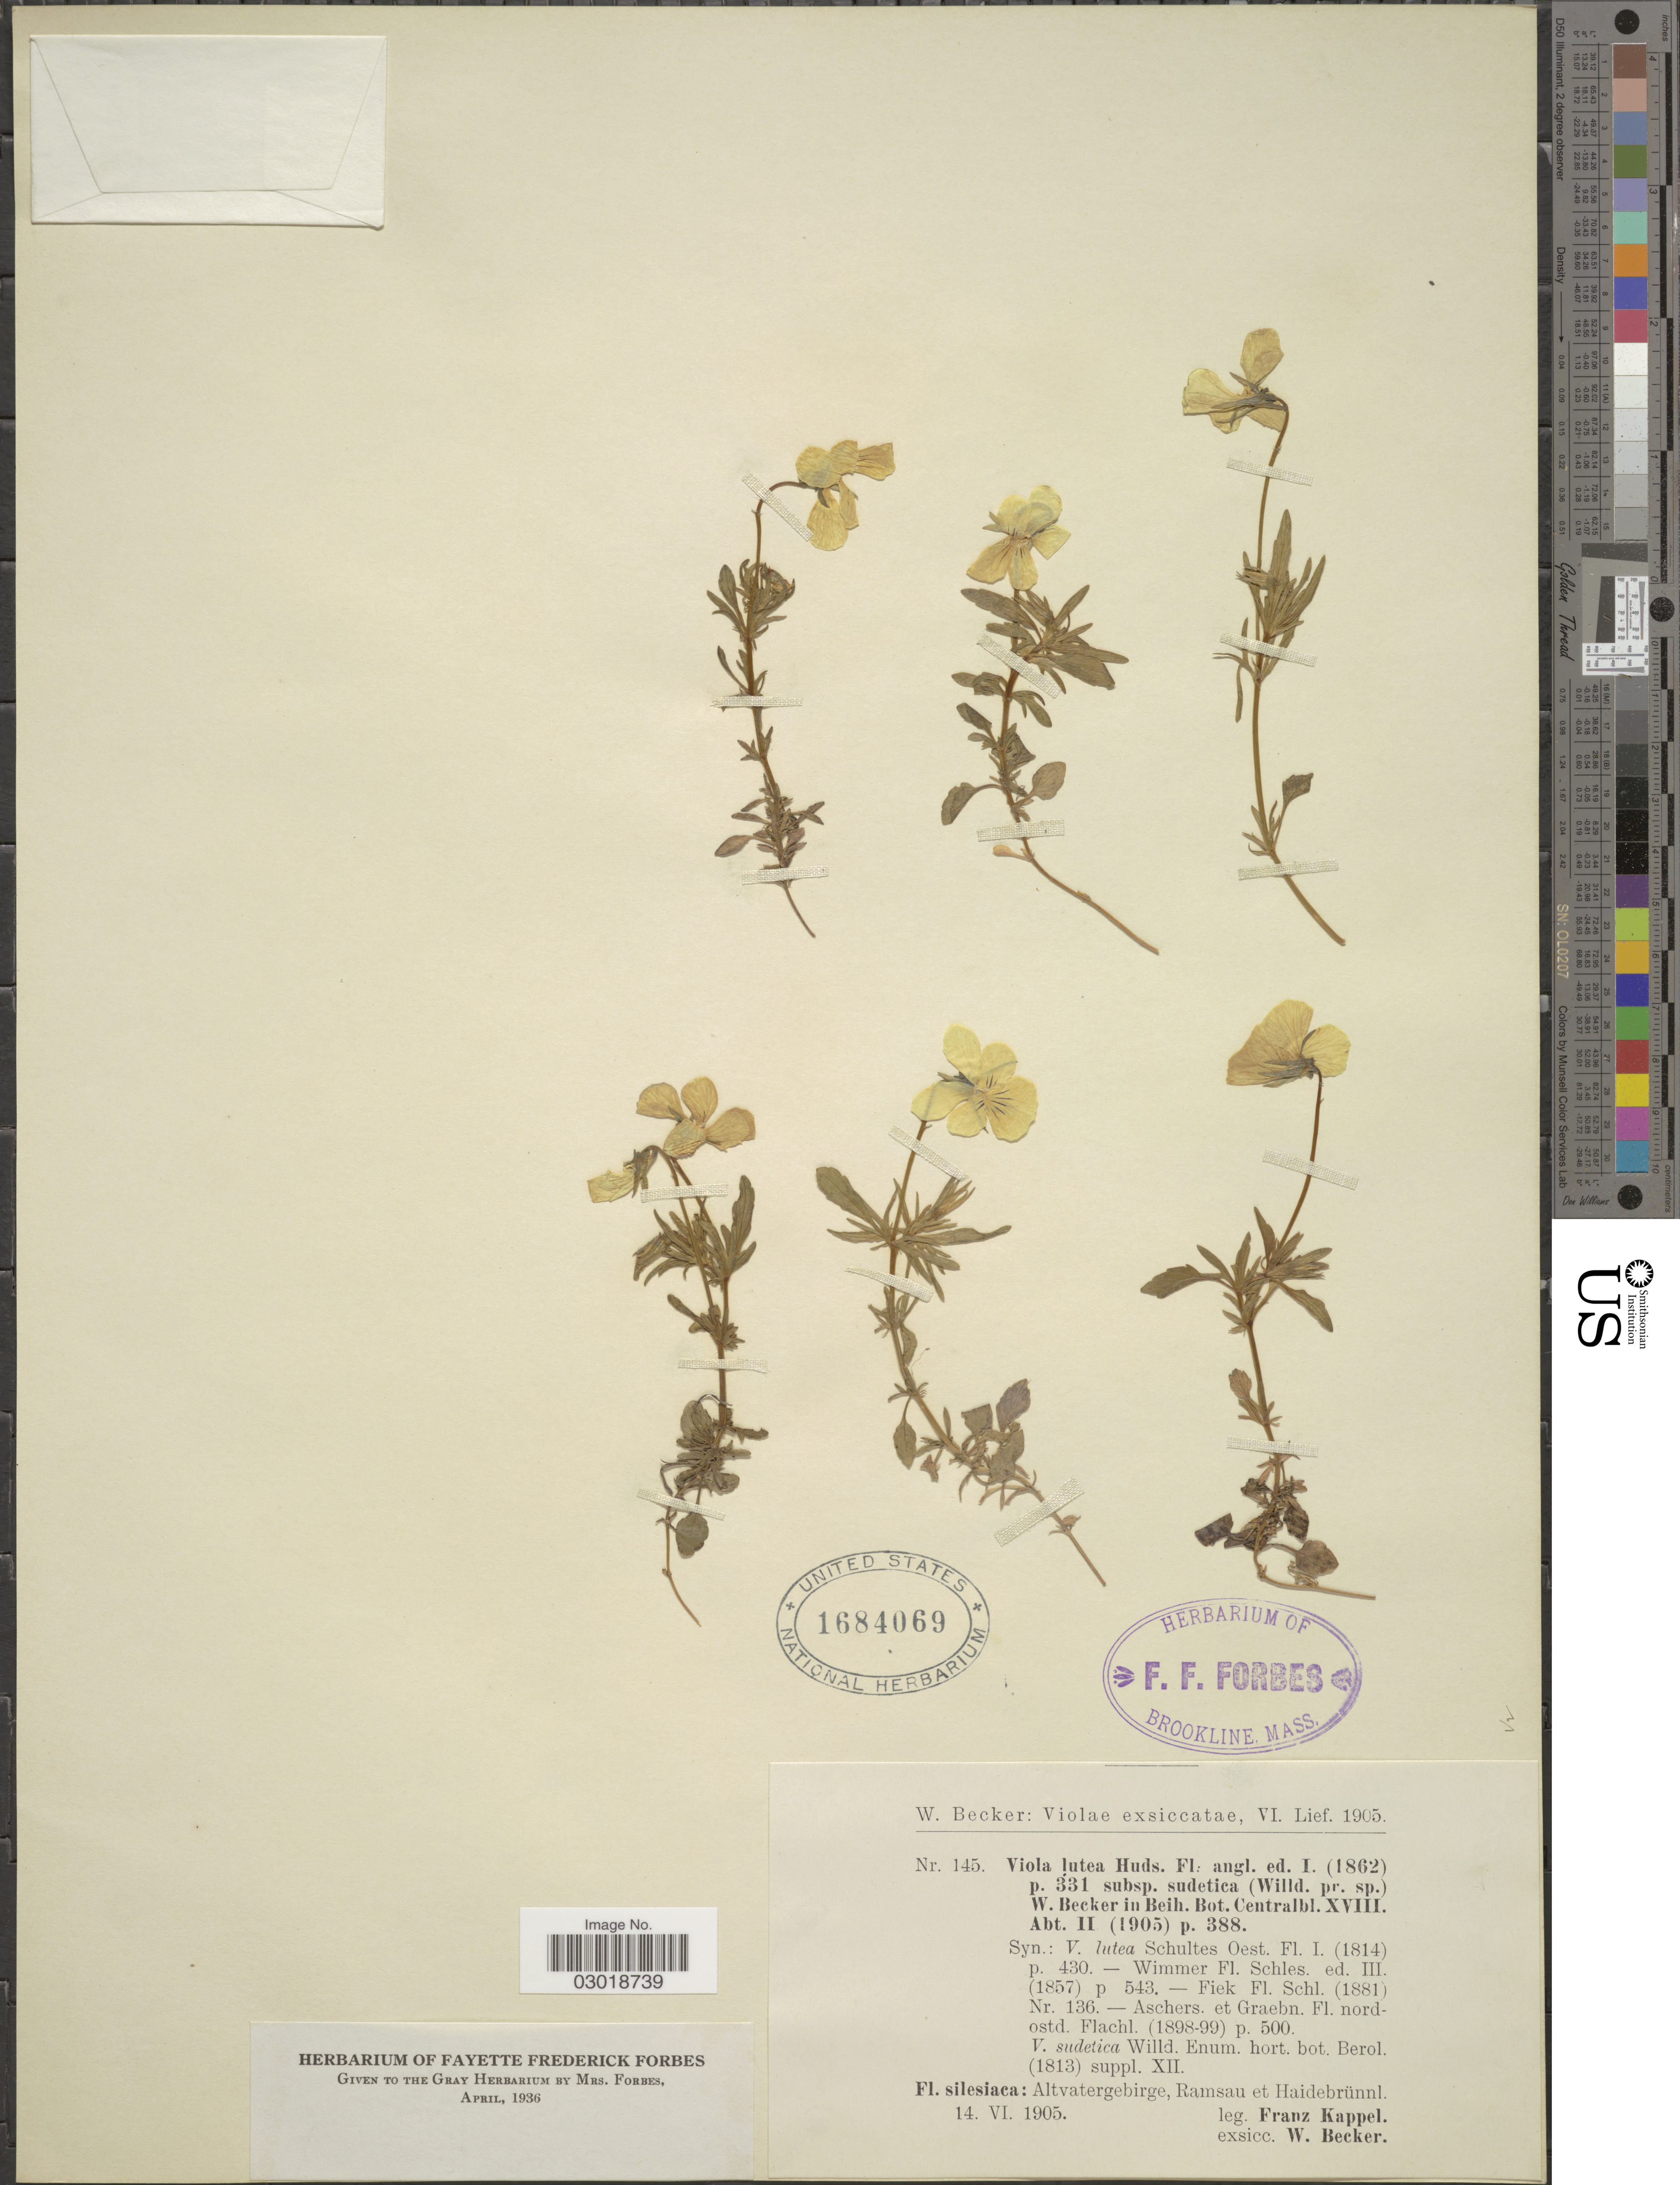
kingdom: Plantae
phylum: Tracheophyta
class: Magnoliopsida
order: Malpighiales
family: Violaceae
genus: Viola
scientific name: Viola lutea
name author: Huds.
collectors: F. Kappel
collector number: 145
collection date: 1905-06-14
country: Czechia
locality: Silesiaca: Altvatergebirge, Ramsau et Haidebrünnl.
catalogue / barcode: US 1684069